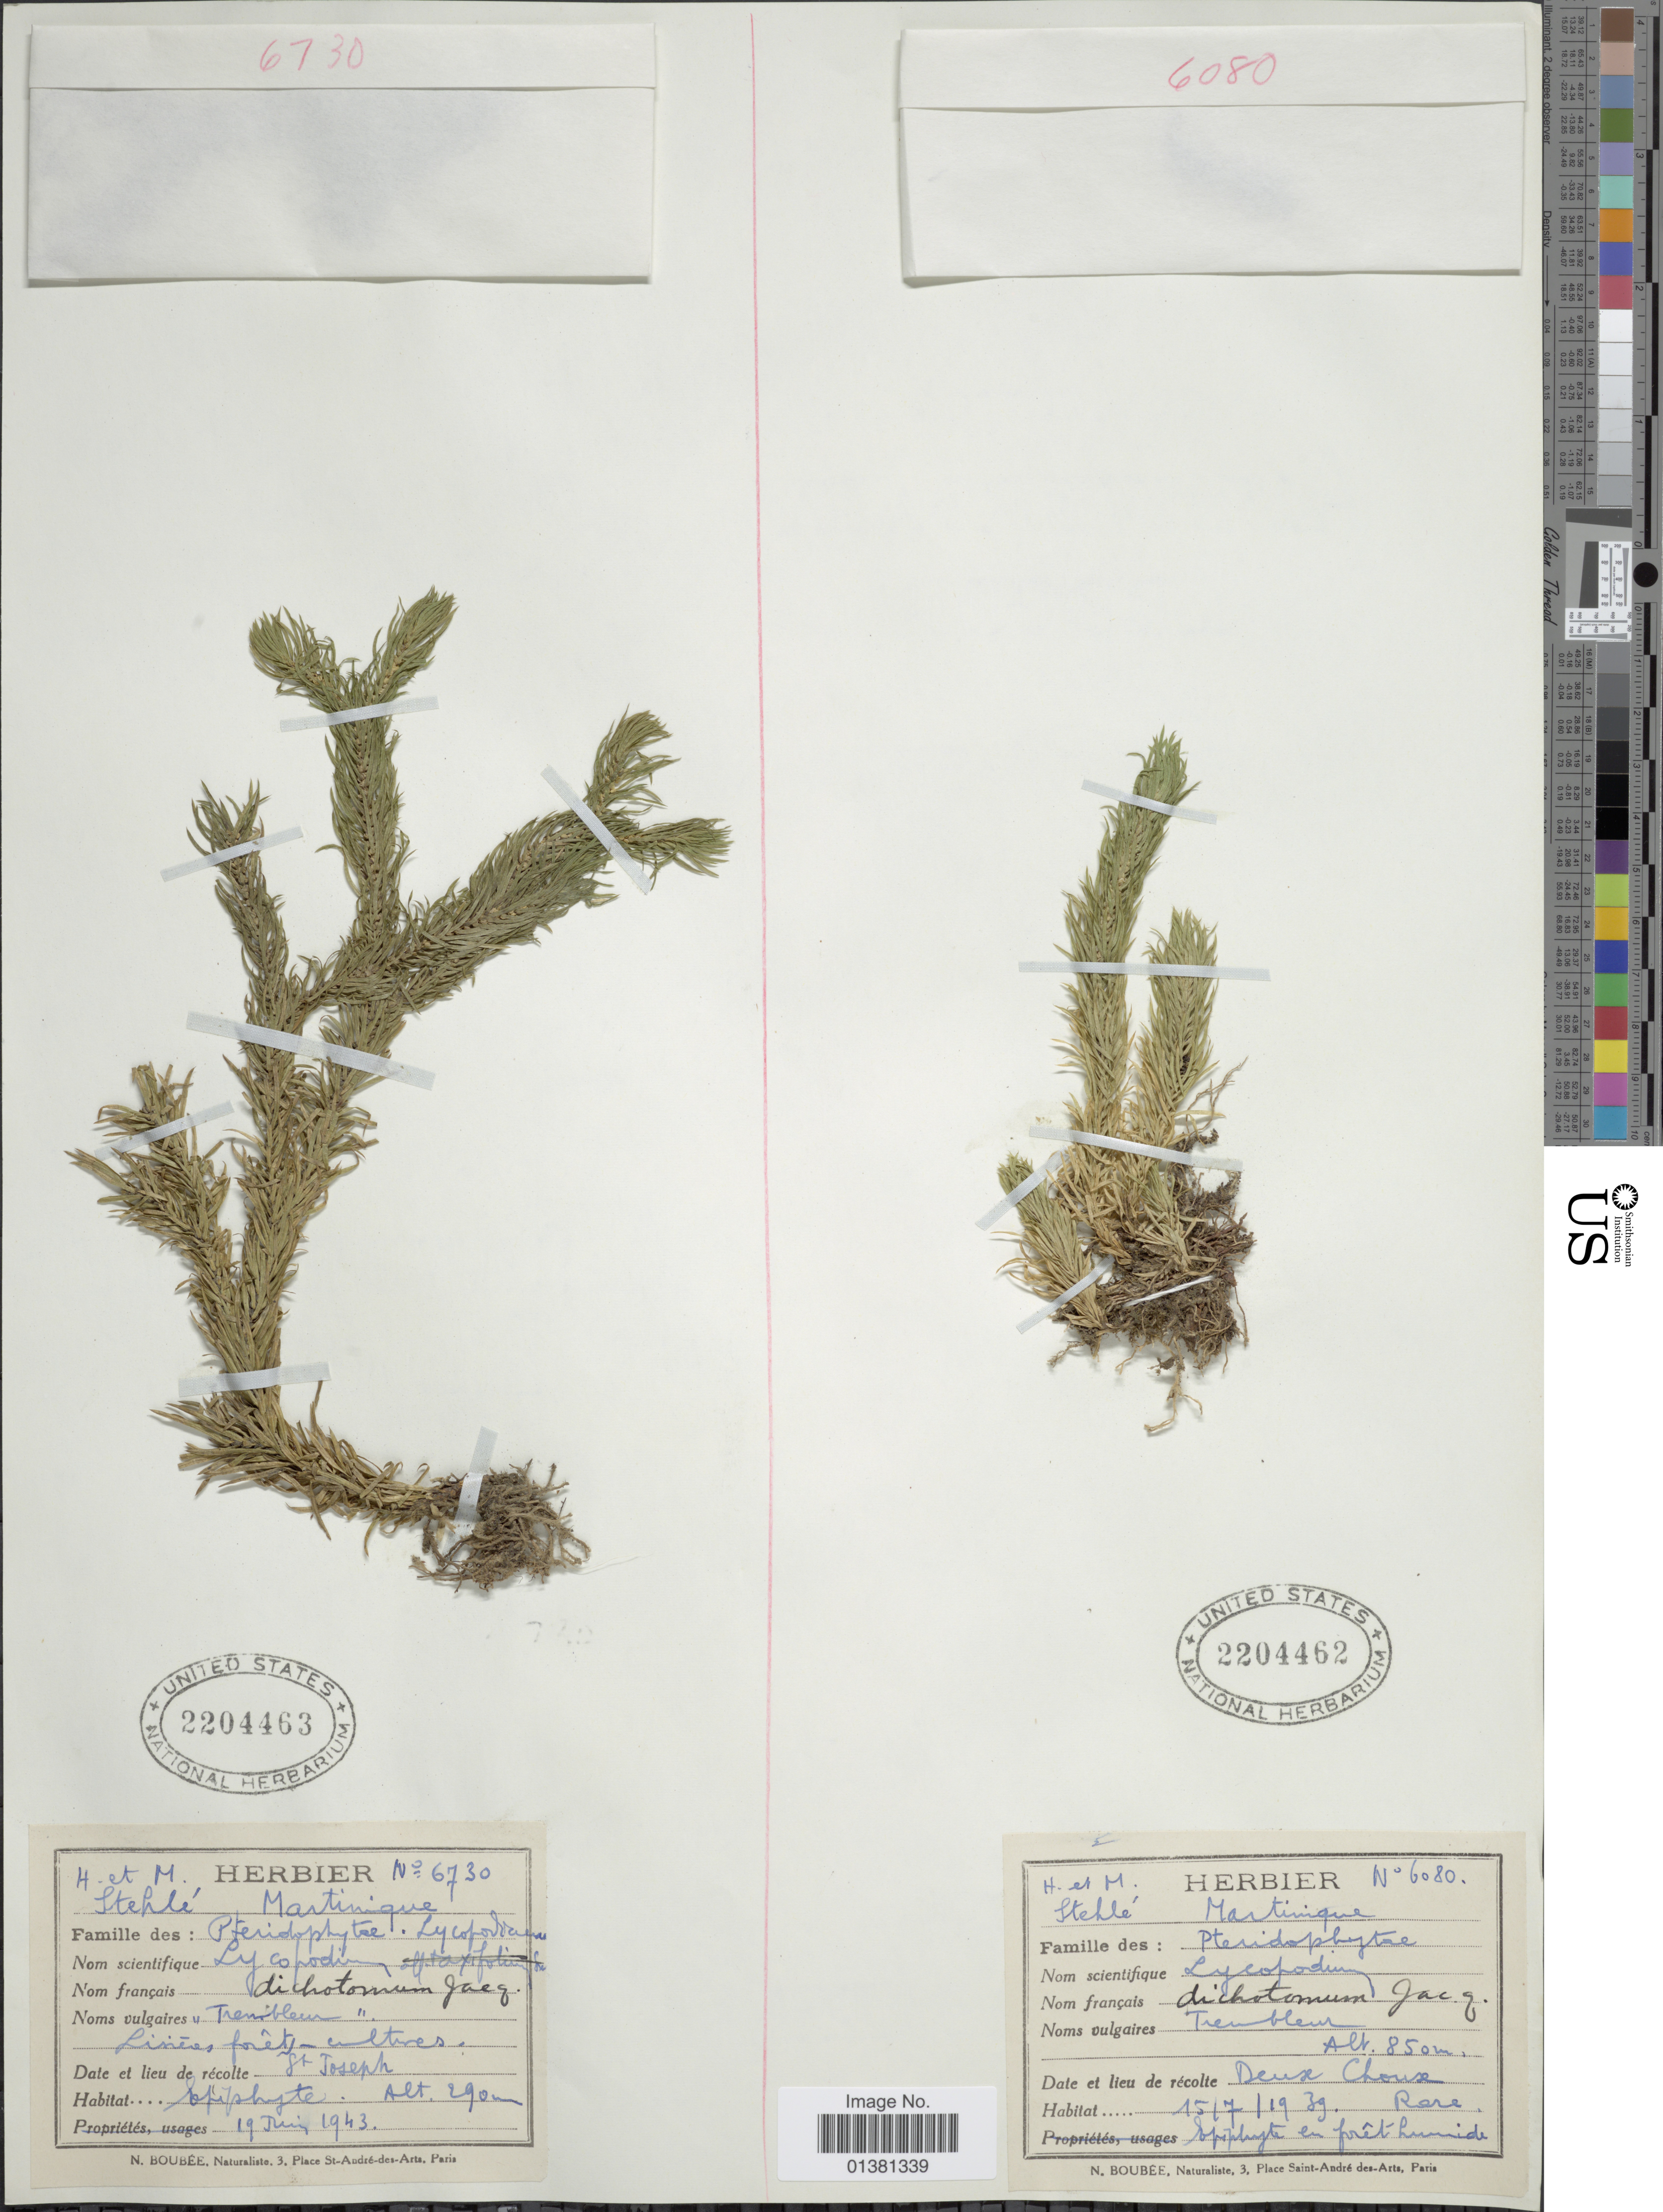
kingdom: Plantae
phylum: Tracheophyta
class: Lycopodiopsida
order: Lycopodiales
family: Lycopodiaceae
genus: Phlegmariurus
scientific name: Phlegmariurus dichotomus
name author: (Jacq.) W.H. Wagner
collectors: H. Stehlé & M. Stehlé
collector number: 6080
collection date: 1939-07-15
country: Martinique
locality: Deux Choux.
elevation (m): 850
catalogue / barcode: US 2204462